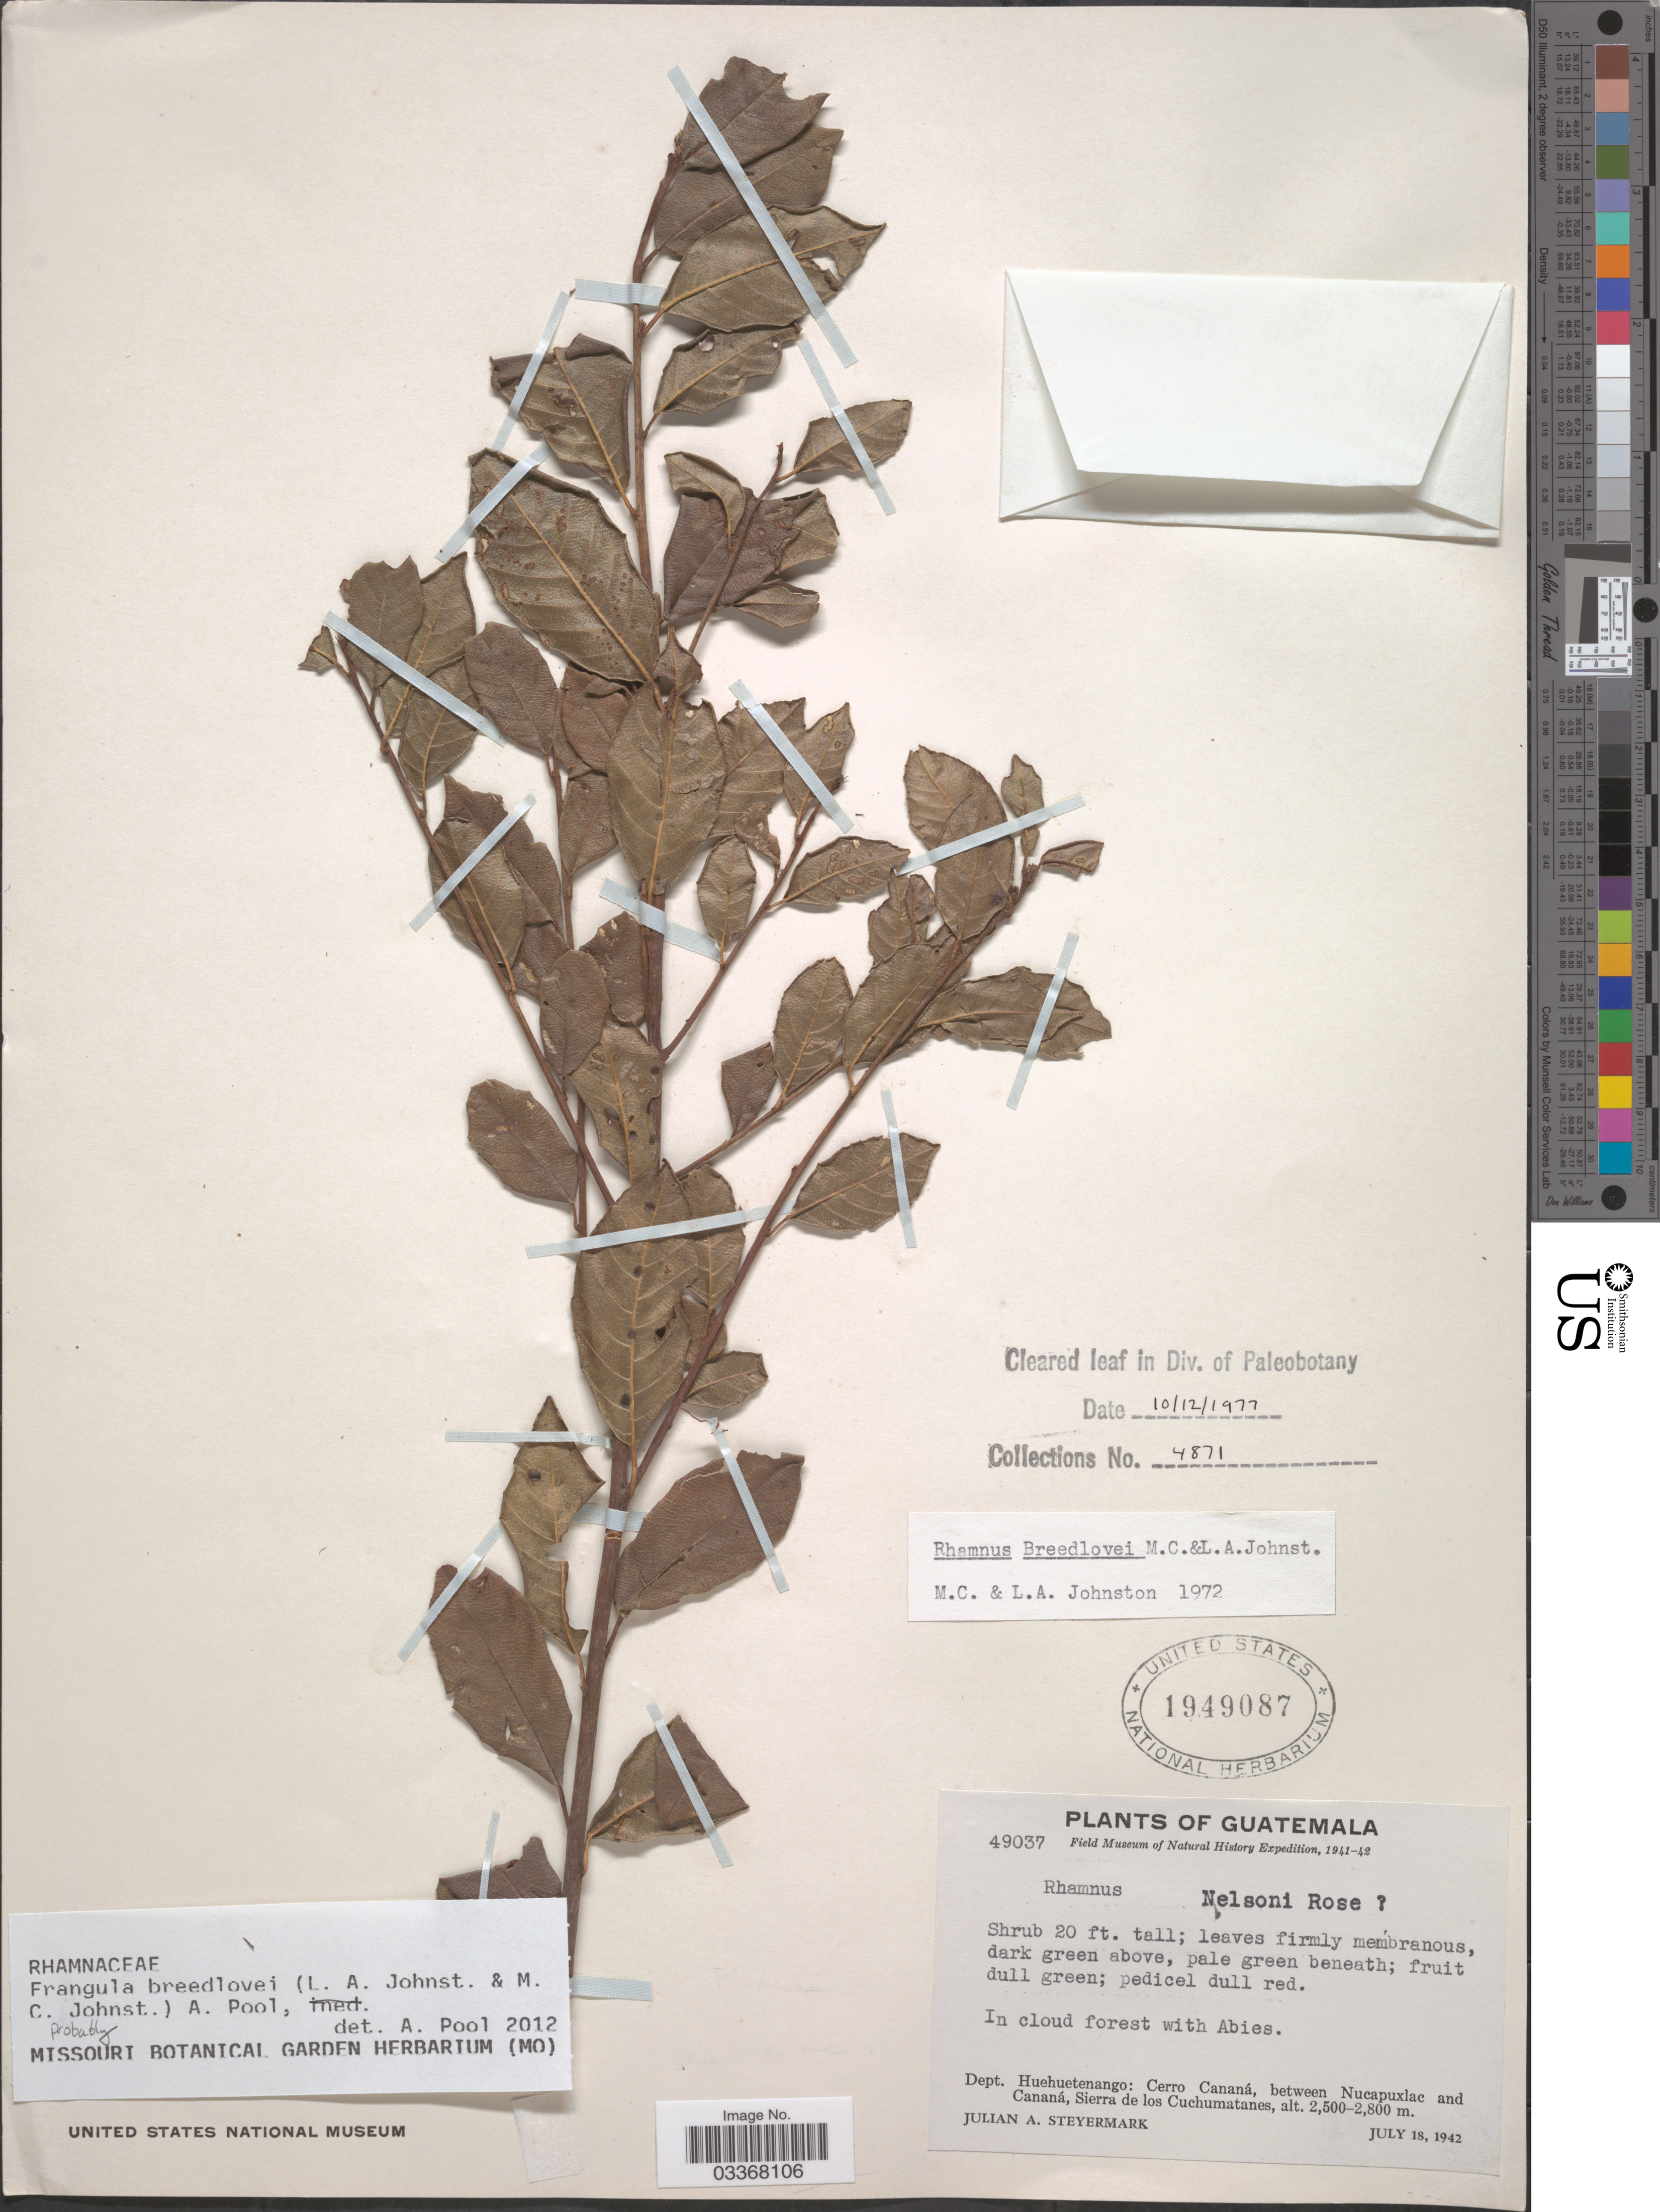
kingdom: Plantae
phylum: Tracheophyta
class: Magnoliopsida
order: Rosales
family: Rhamnaceae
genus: Frangula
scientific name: Frangula breedlovei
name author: (L.A. Johnst. & M.C. Johnst.) A. Pool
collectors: J. Steyermark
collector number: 49037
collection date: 1942-07-18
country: Guatemala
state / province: Huehuetenango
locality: Dept. Huehuetenango: Cerro Cananá, between Nucapuxlac and Cananá, Sierra de los Cuchumatanes.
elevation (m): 2500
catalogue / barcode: US 1949087